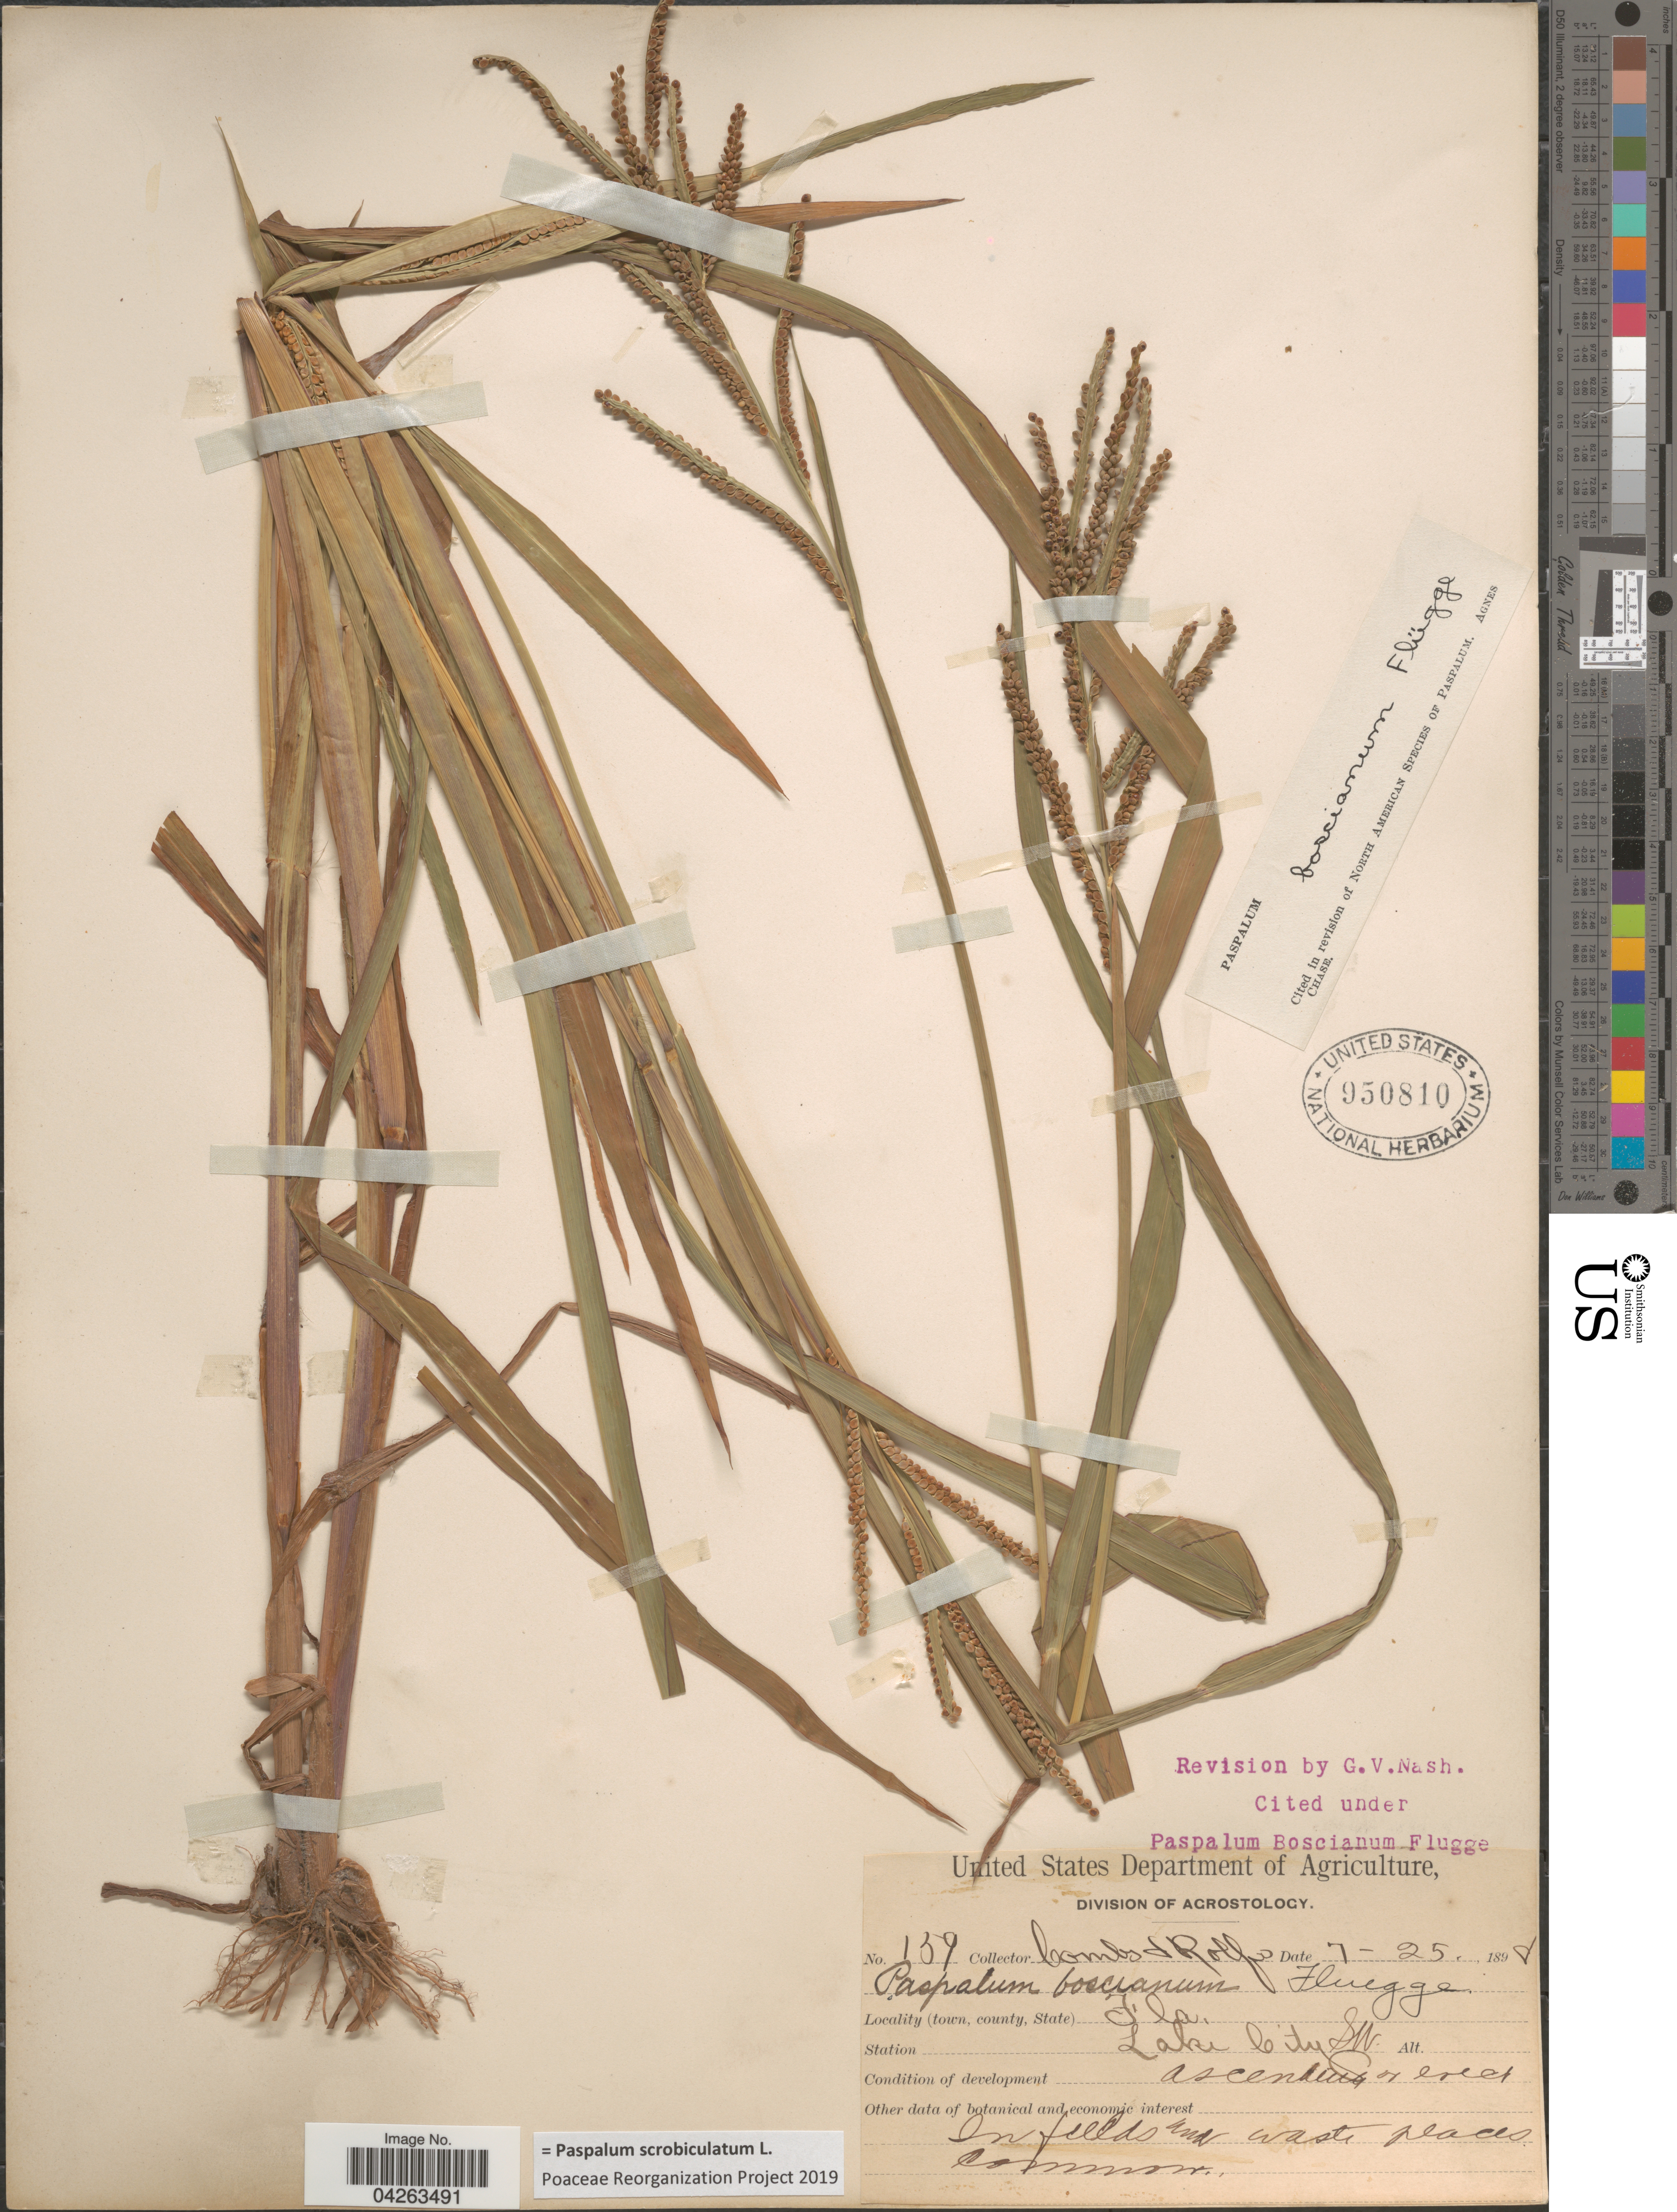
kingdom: Plantae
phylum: Tracheophyta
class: Liliopsida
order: Poales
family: Poaceae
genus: Paspalum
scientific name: Paspalum scrobiculatum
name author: L.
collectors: -. Combs & Rolfs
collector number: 159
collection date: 1898-07-25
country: United States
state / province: Florida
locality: (town, county, State). Station Lake City SW.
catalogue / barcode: US 950810